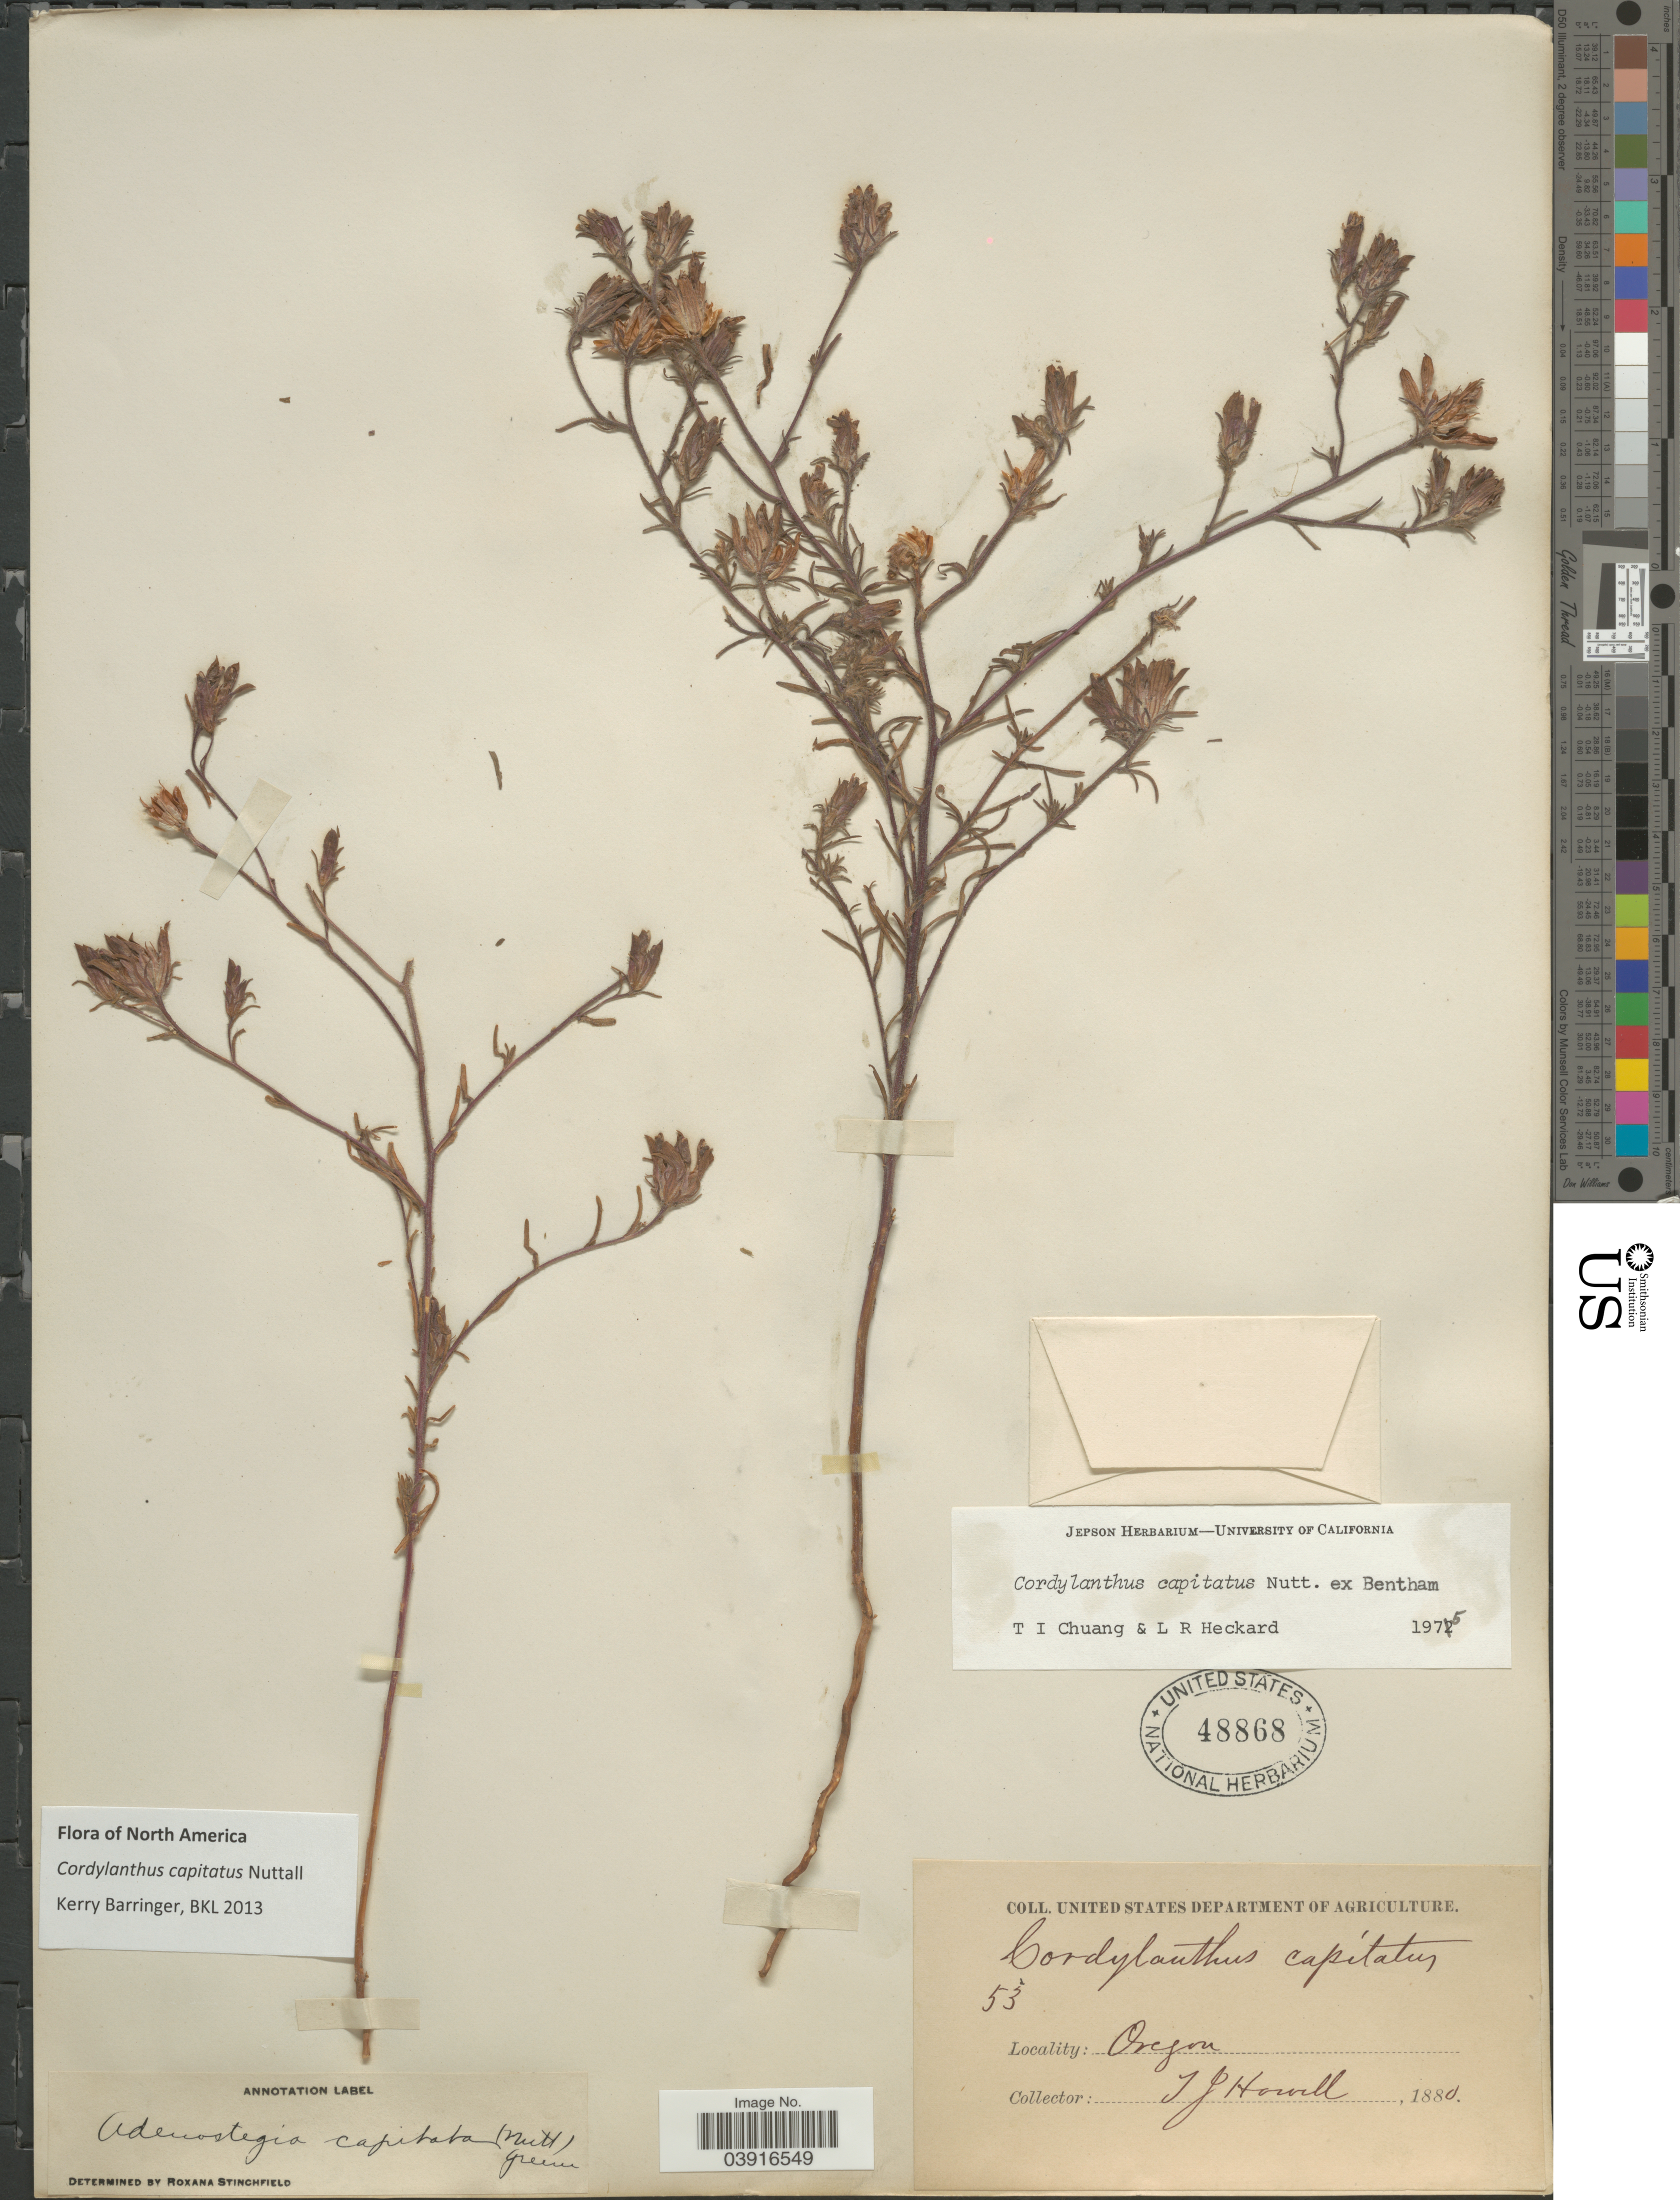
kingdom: Plantae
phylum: Tracheophyta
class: Magnoliopsida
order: Lamiales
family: Orobanchaceae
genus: Cordylanthus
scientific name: Cordylanthus capitatus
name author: Nutt. ex Benth.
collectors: T. J. Howell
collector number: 53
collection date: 1880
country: United States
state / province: Oregon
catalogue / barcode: US 48868